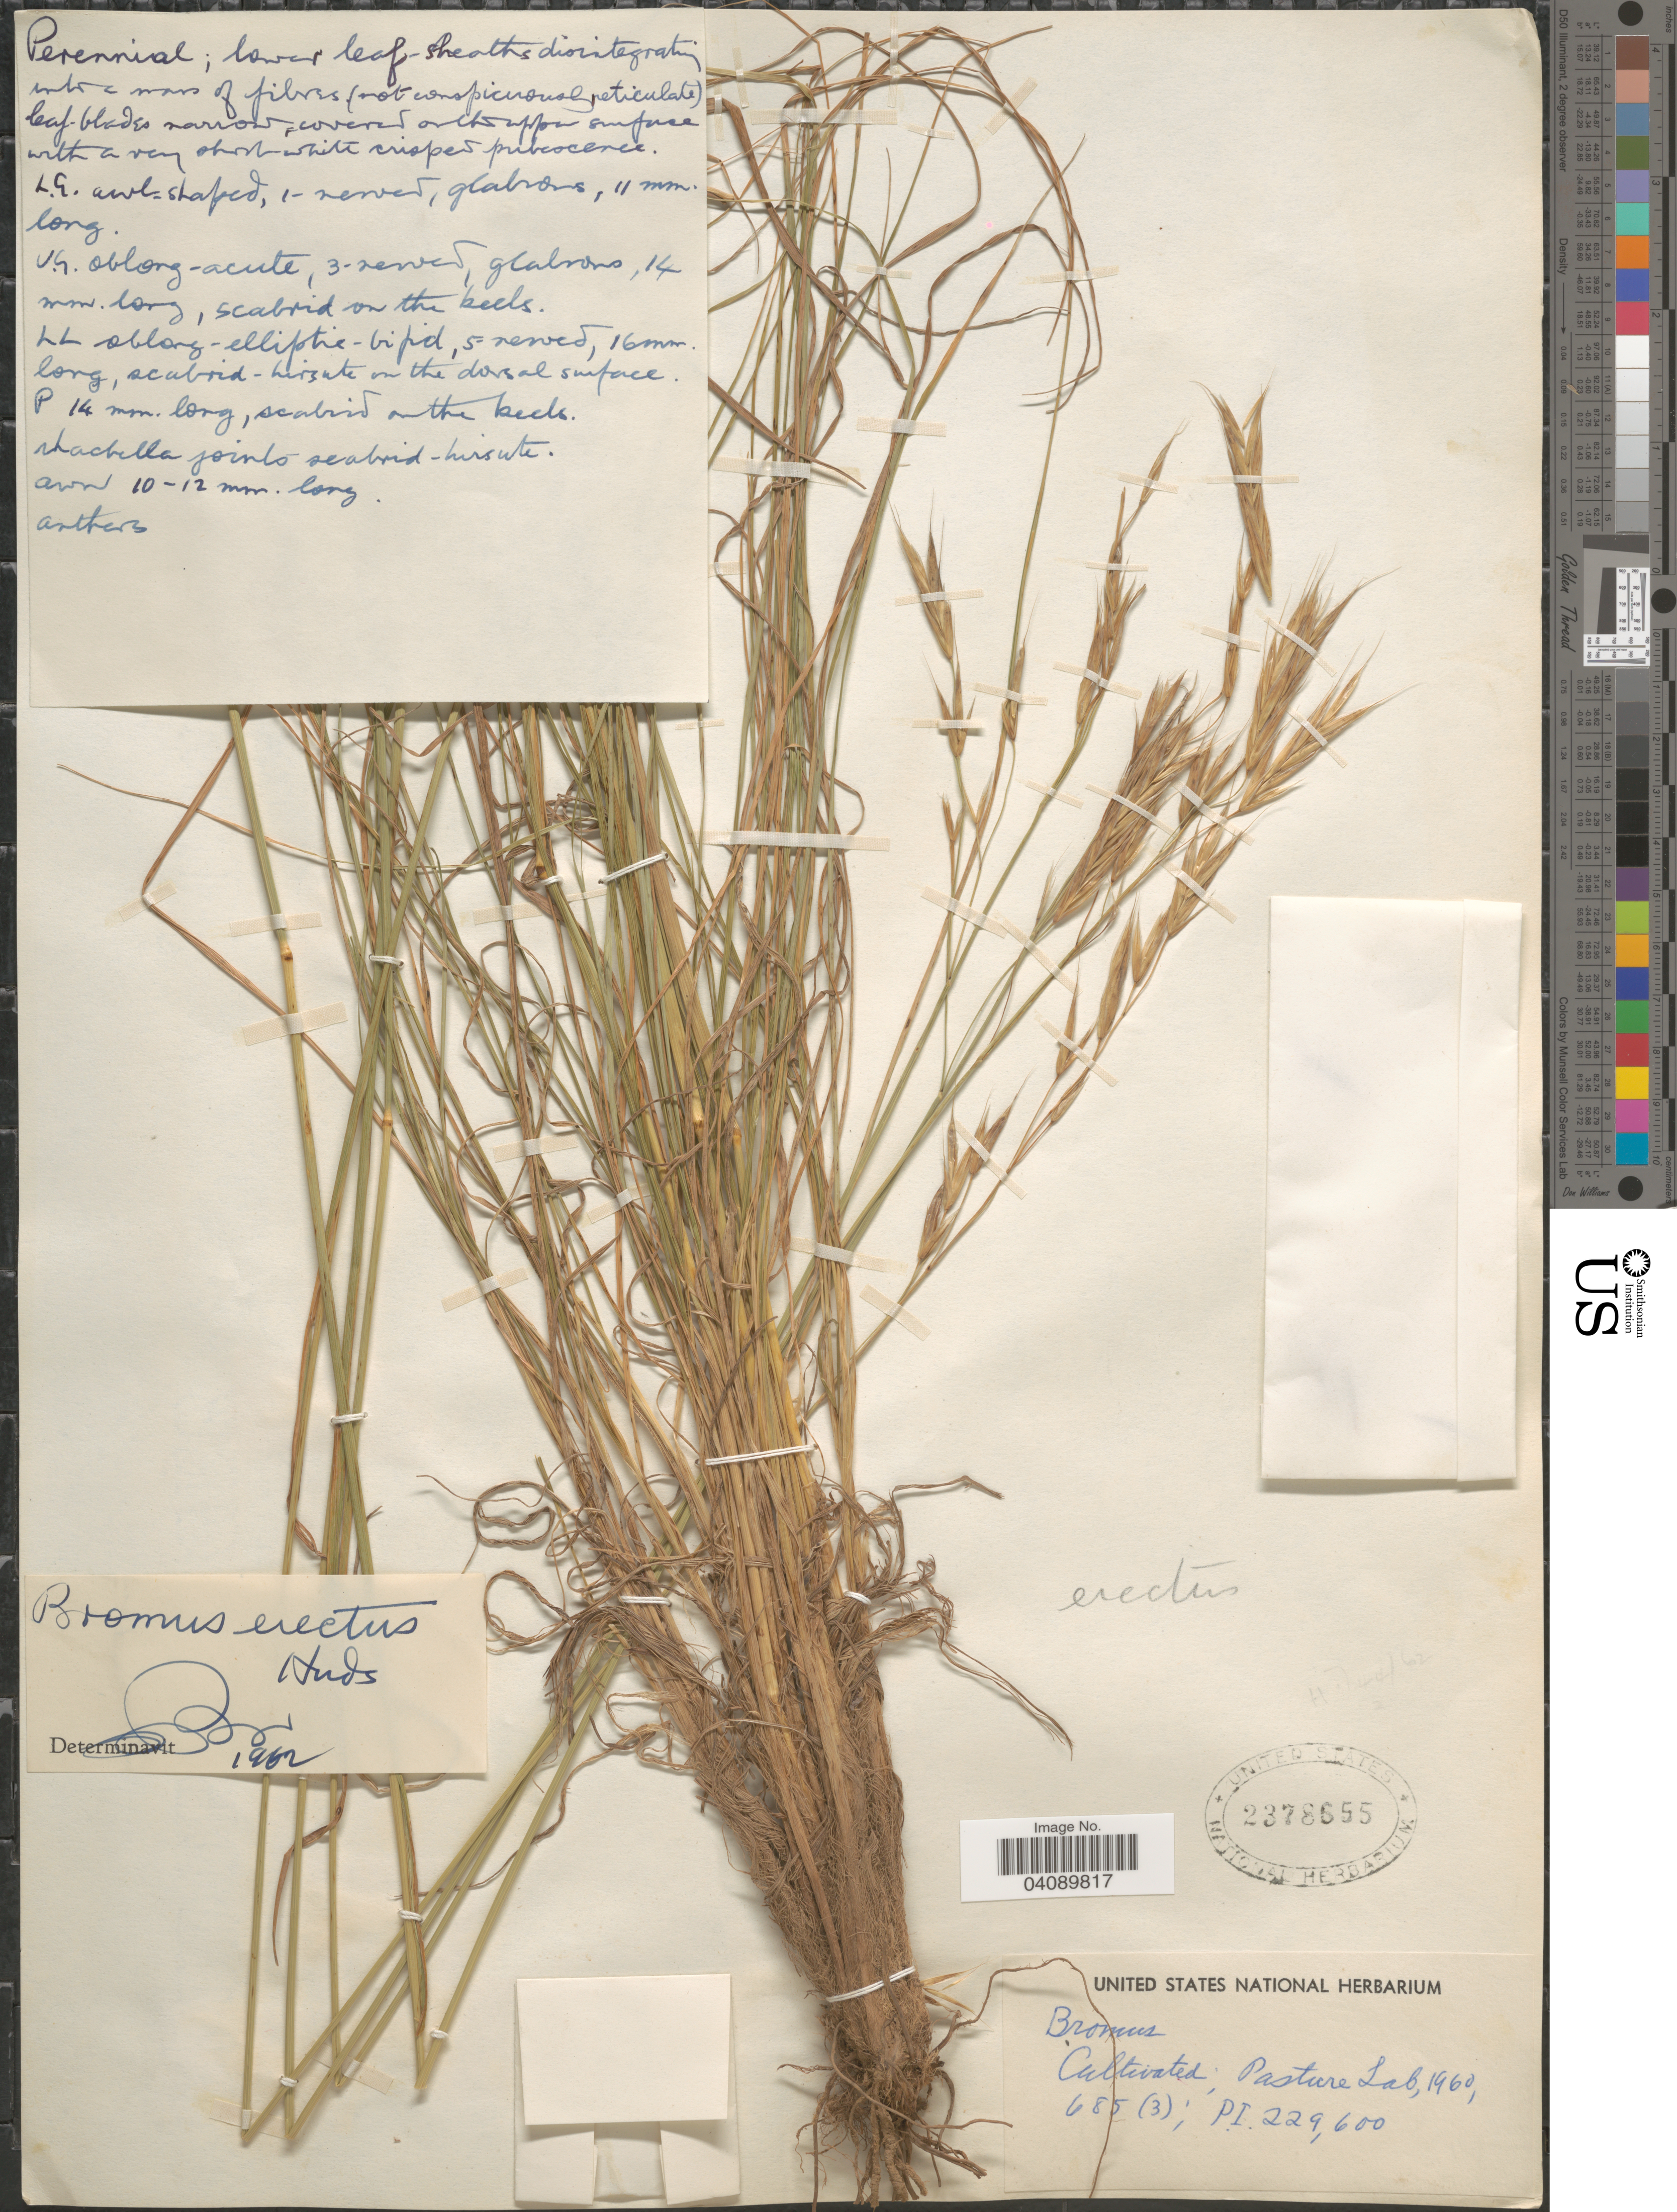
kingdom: Plantae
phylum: Tracheophyta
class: Liliopsida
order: Poales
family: Poaceae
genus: Bromus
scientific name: Bromus erectus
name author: Huds.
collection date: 1960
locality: Pasture Lab.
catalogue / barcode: US 2378655